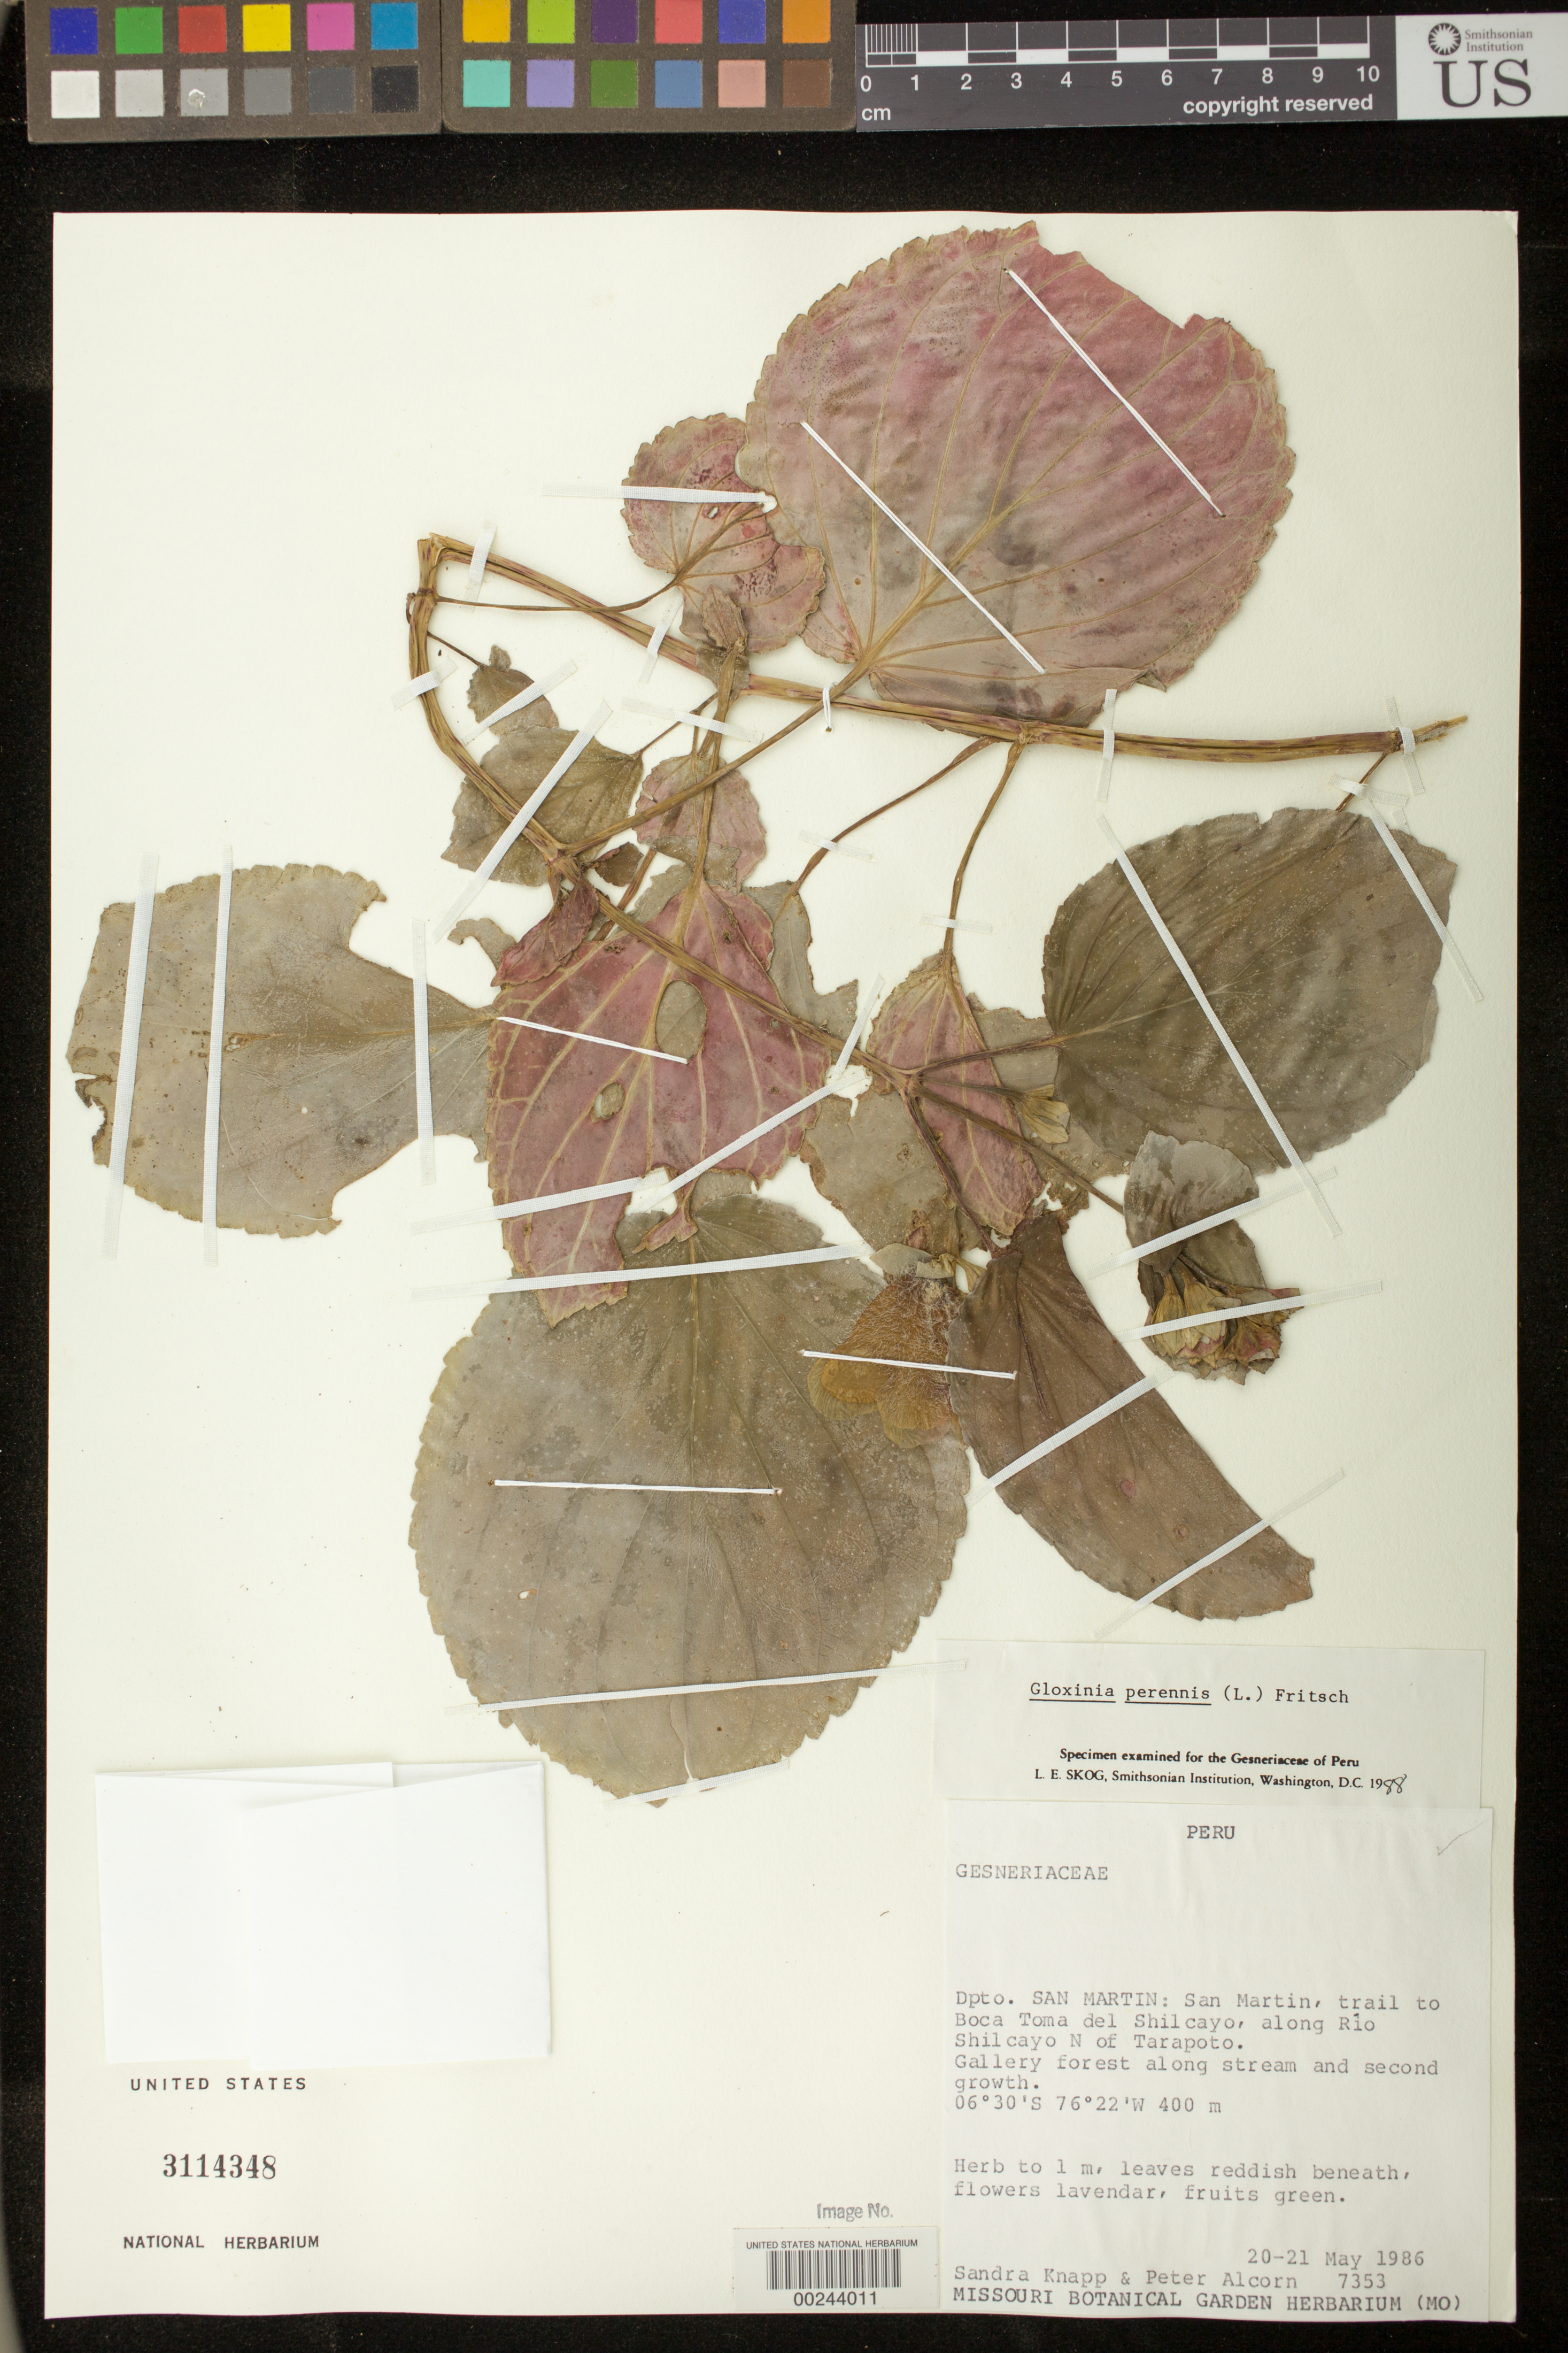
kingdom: Plantae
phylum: Tracheophyta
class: Magnoliopsida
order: Lamiales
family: Gesneriaceae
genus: Gloxinia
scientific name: Gloxinia perennis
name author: (L.) Fritsch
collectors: S. Knapp & P. Alcorn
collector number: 7353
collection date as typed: May 1986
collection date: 1986-05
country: Peru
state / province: San Martín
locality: San Martin, trail to Boca Toma del Shilcayo, along Rio Shilcayo N of Tarapoto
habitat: Gallery forest along stream and second growth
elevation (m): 400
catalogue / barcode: US 3114348